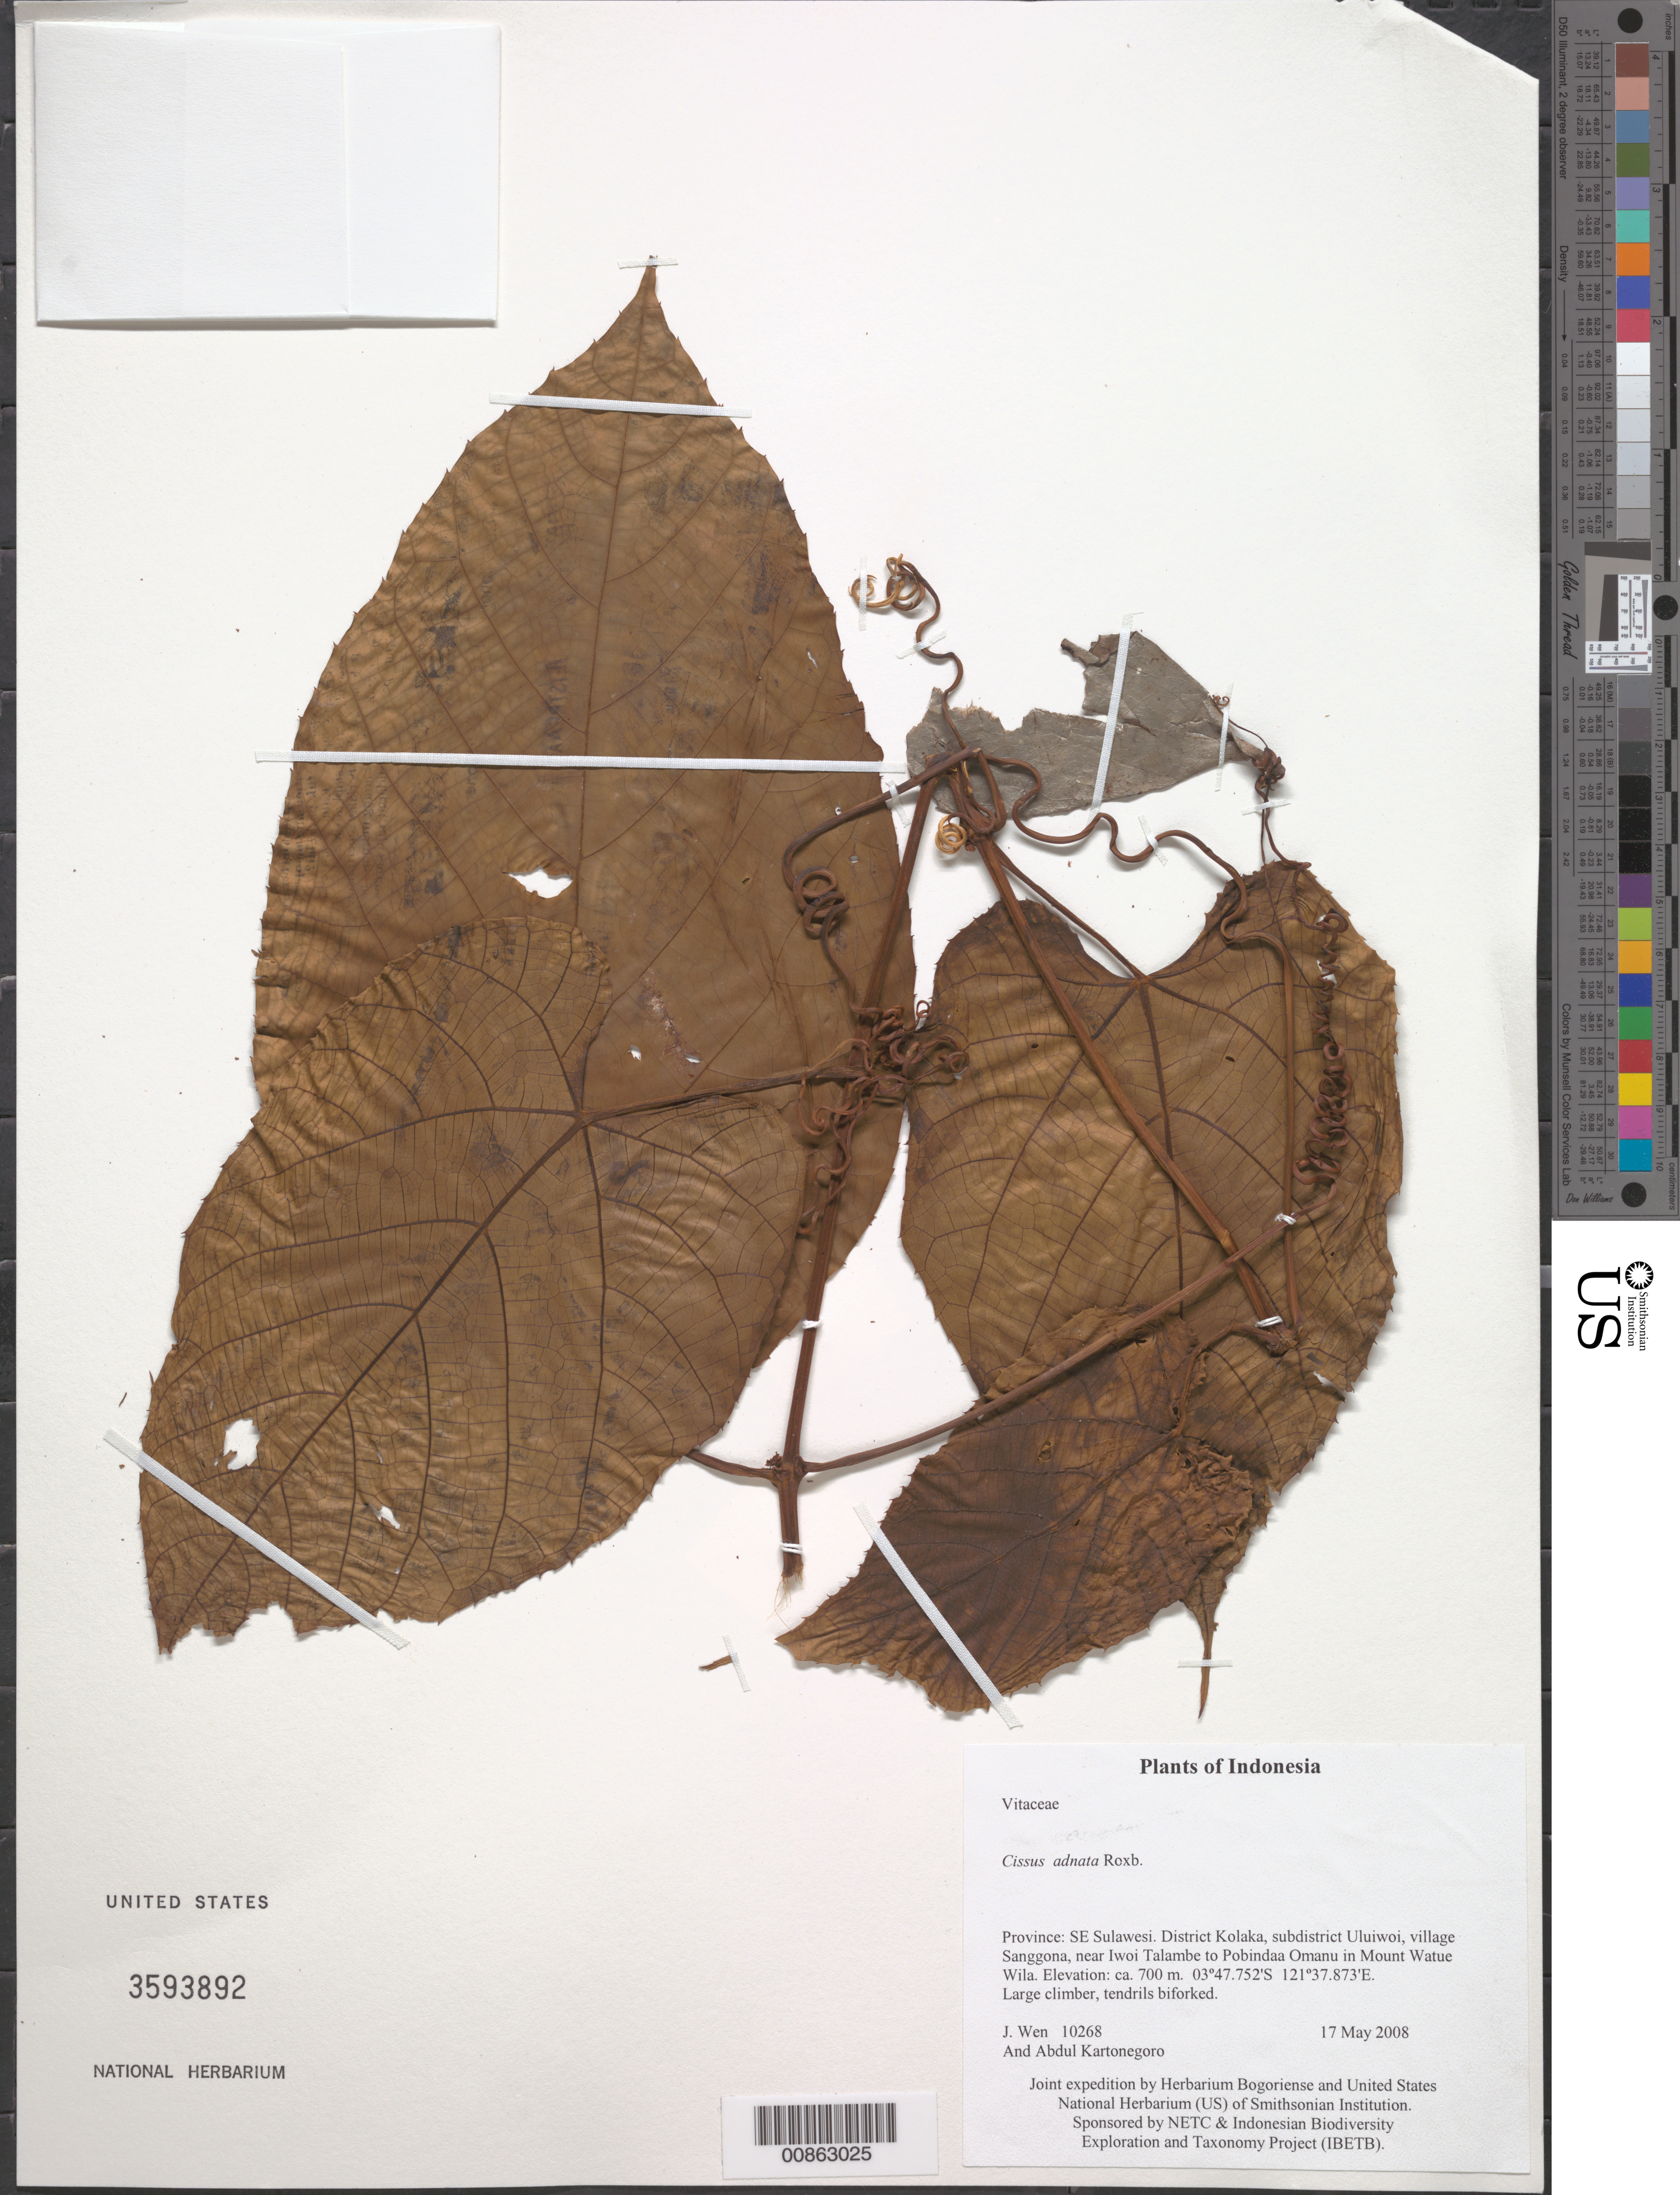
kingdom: Plantae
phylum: Tracheophyta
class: Magnoliopsida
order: Vitales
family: Vitaceae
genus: Cissus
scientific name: Cissus adnata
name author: Roxb.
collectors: J. Wen & A. Kartonegoro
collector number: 10268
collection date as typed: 17 May 2008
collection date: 2008-05-17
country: Indonesia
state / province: Sulawesi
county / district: Sulawesi Tenggara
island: Sulawesi [Celebes]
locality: District Kolaka, subdistrict Uluiwoi, village Sanggona, near Iwoi Talambe to Pobindaa Omanu in Mount Watue Wila.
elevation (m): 700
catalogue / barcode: US 3593892